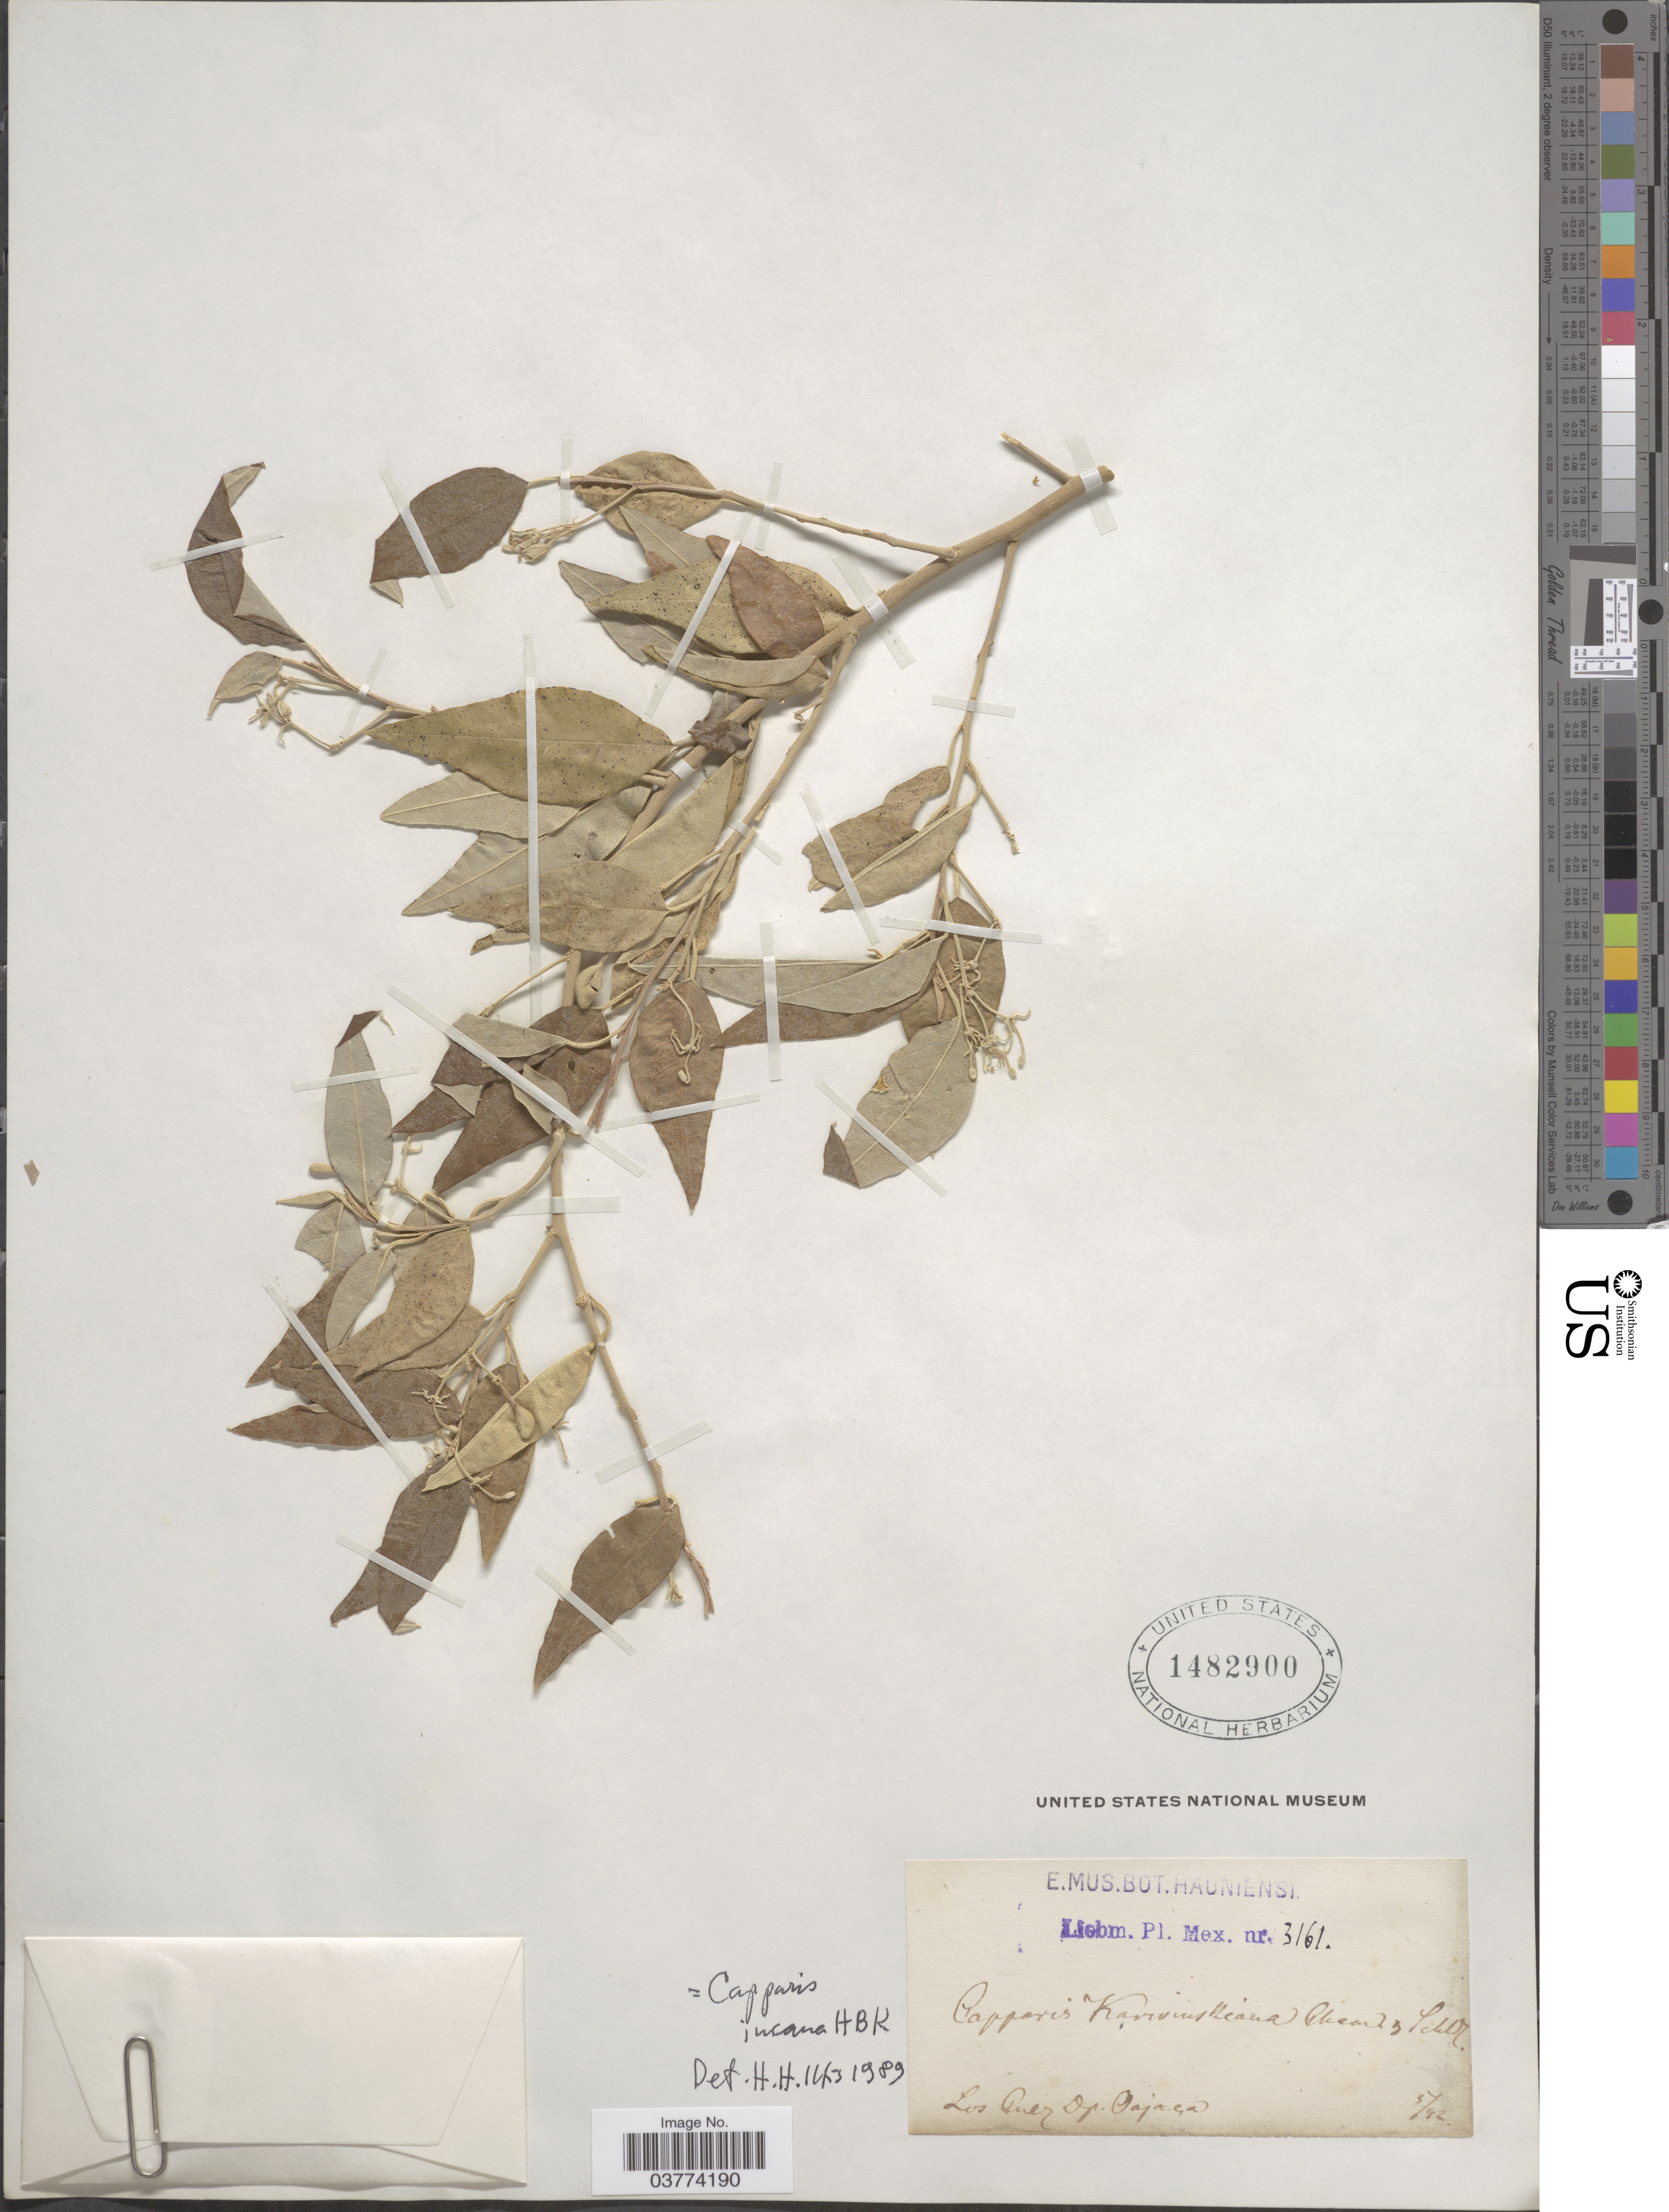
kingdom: Plantae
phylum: Tracheophyta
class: Magnoliopsida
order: Brassicales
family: Capparaceae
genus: Quadrella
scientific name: Quadrella incana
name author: (Kunth) Iltis & Cornejo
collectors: Liebm.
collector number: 3161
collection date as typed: Transcribed d/m/y: /3/42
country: Mexico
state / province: Oaxaca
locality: Los Puer. Dp. Oajaca.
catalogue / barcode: US 1482900